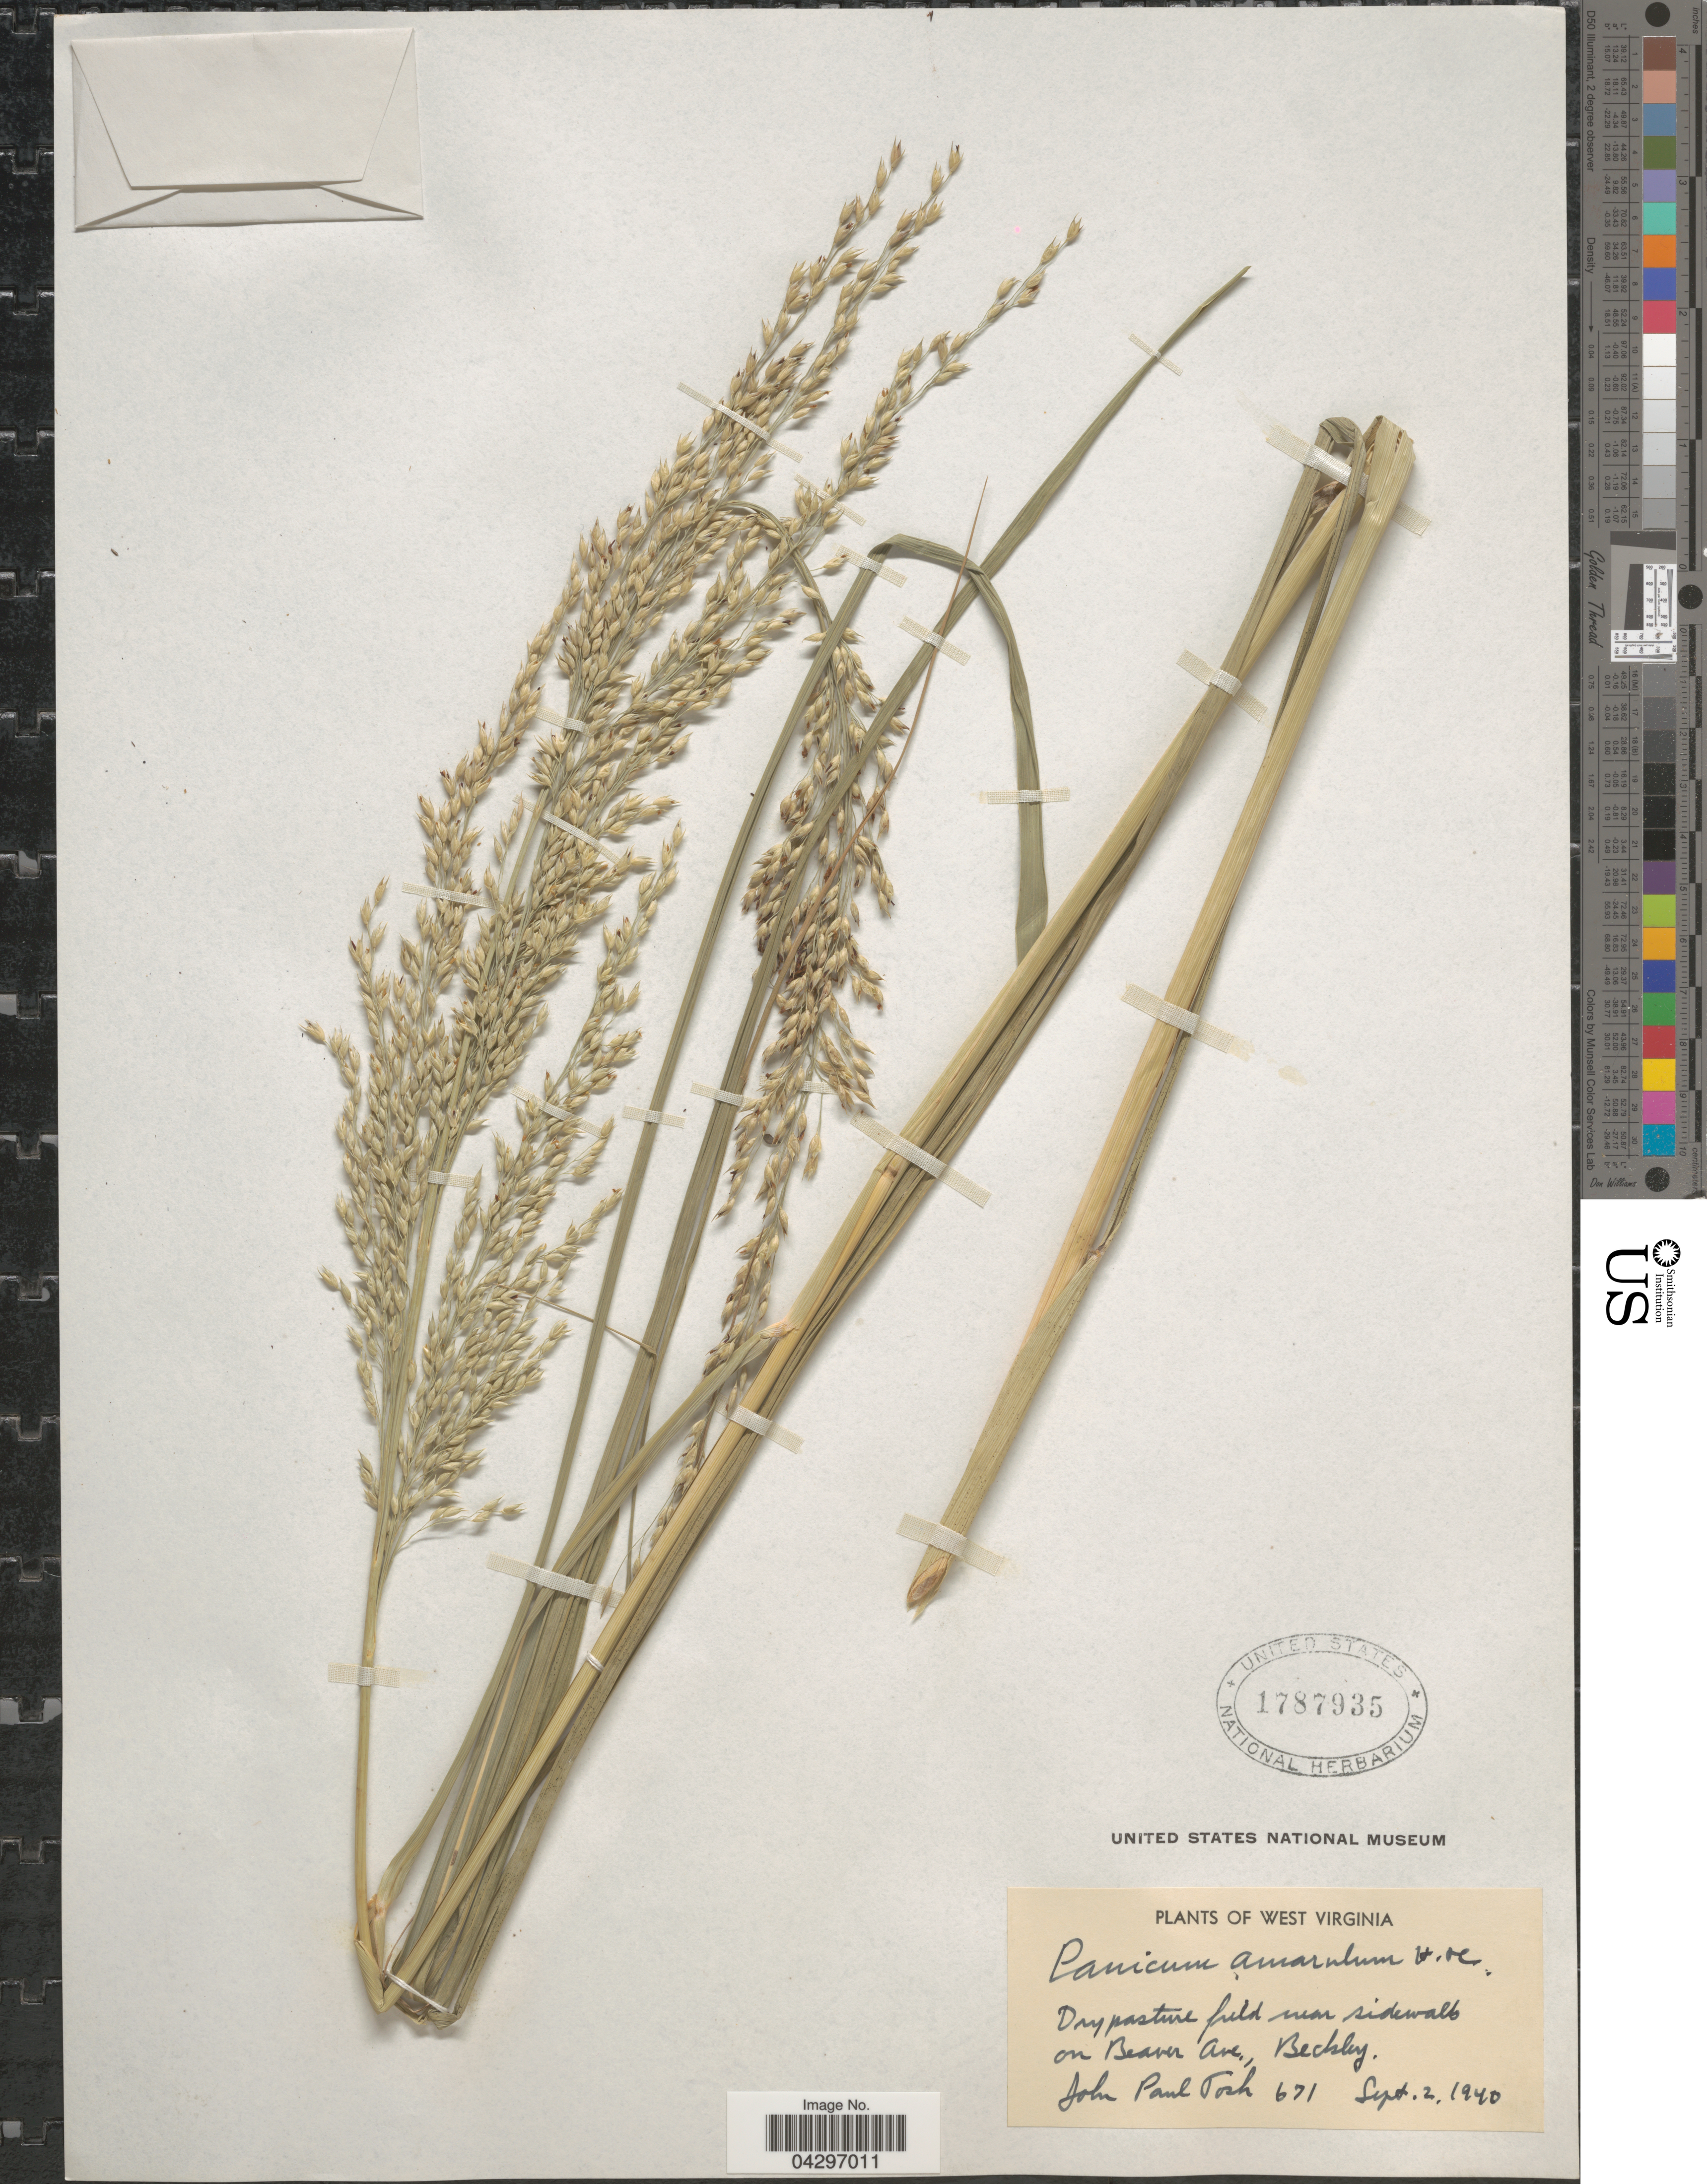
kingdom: Plantae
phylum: Tracheophyta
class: Liliopsida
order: Poales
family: Poaceae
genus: Panicum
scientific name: Panicum amarum var. amarulum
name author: (Hitchc. & Chase) Freckmann & Lelong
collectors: J. Tosh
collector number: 671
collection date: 1940-09-02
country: United States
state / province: West Virginia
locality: Near sidewalk on Beaver Ave, Beckley.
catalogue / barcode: US 1787935